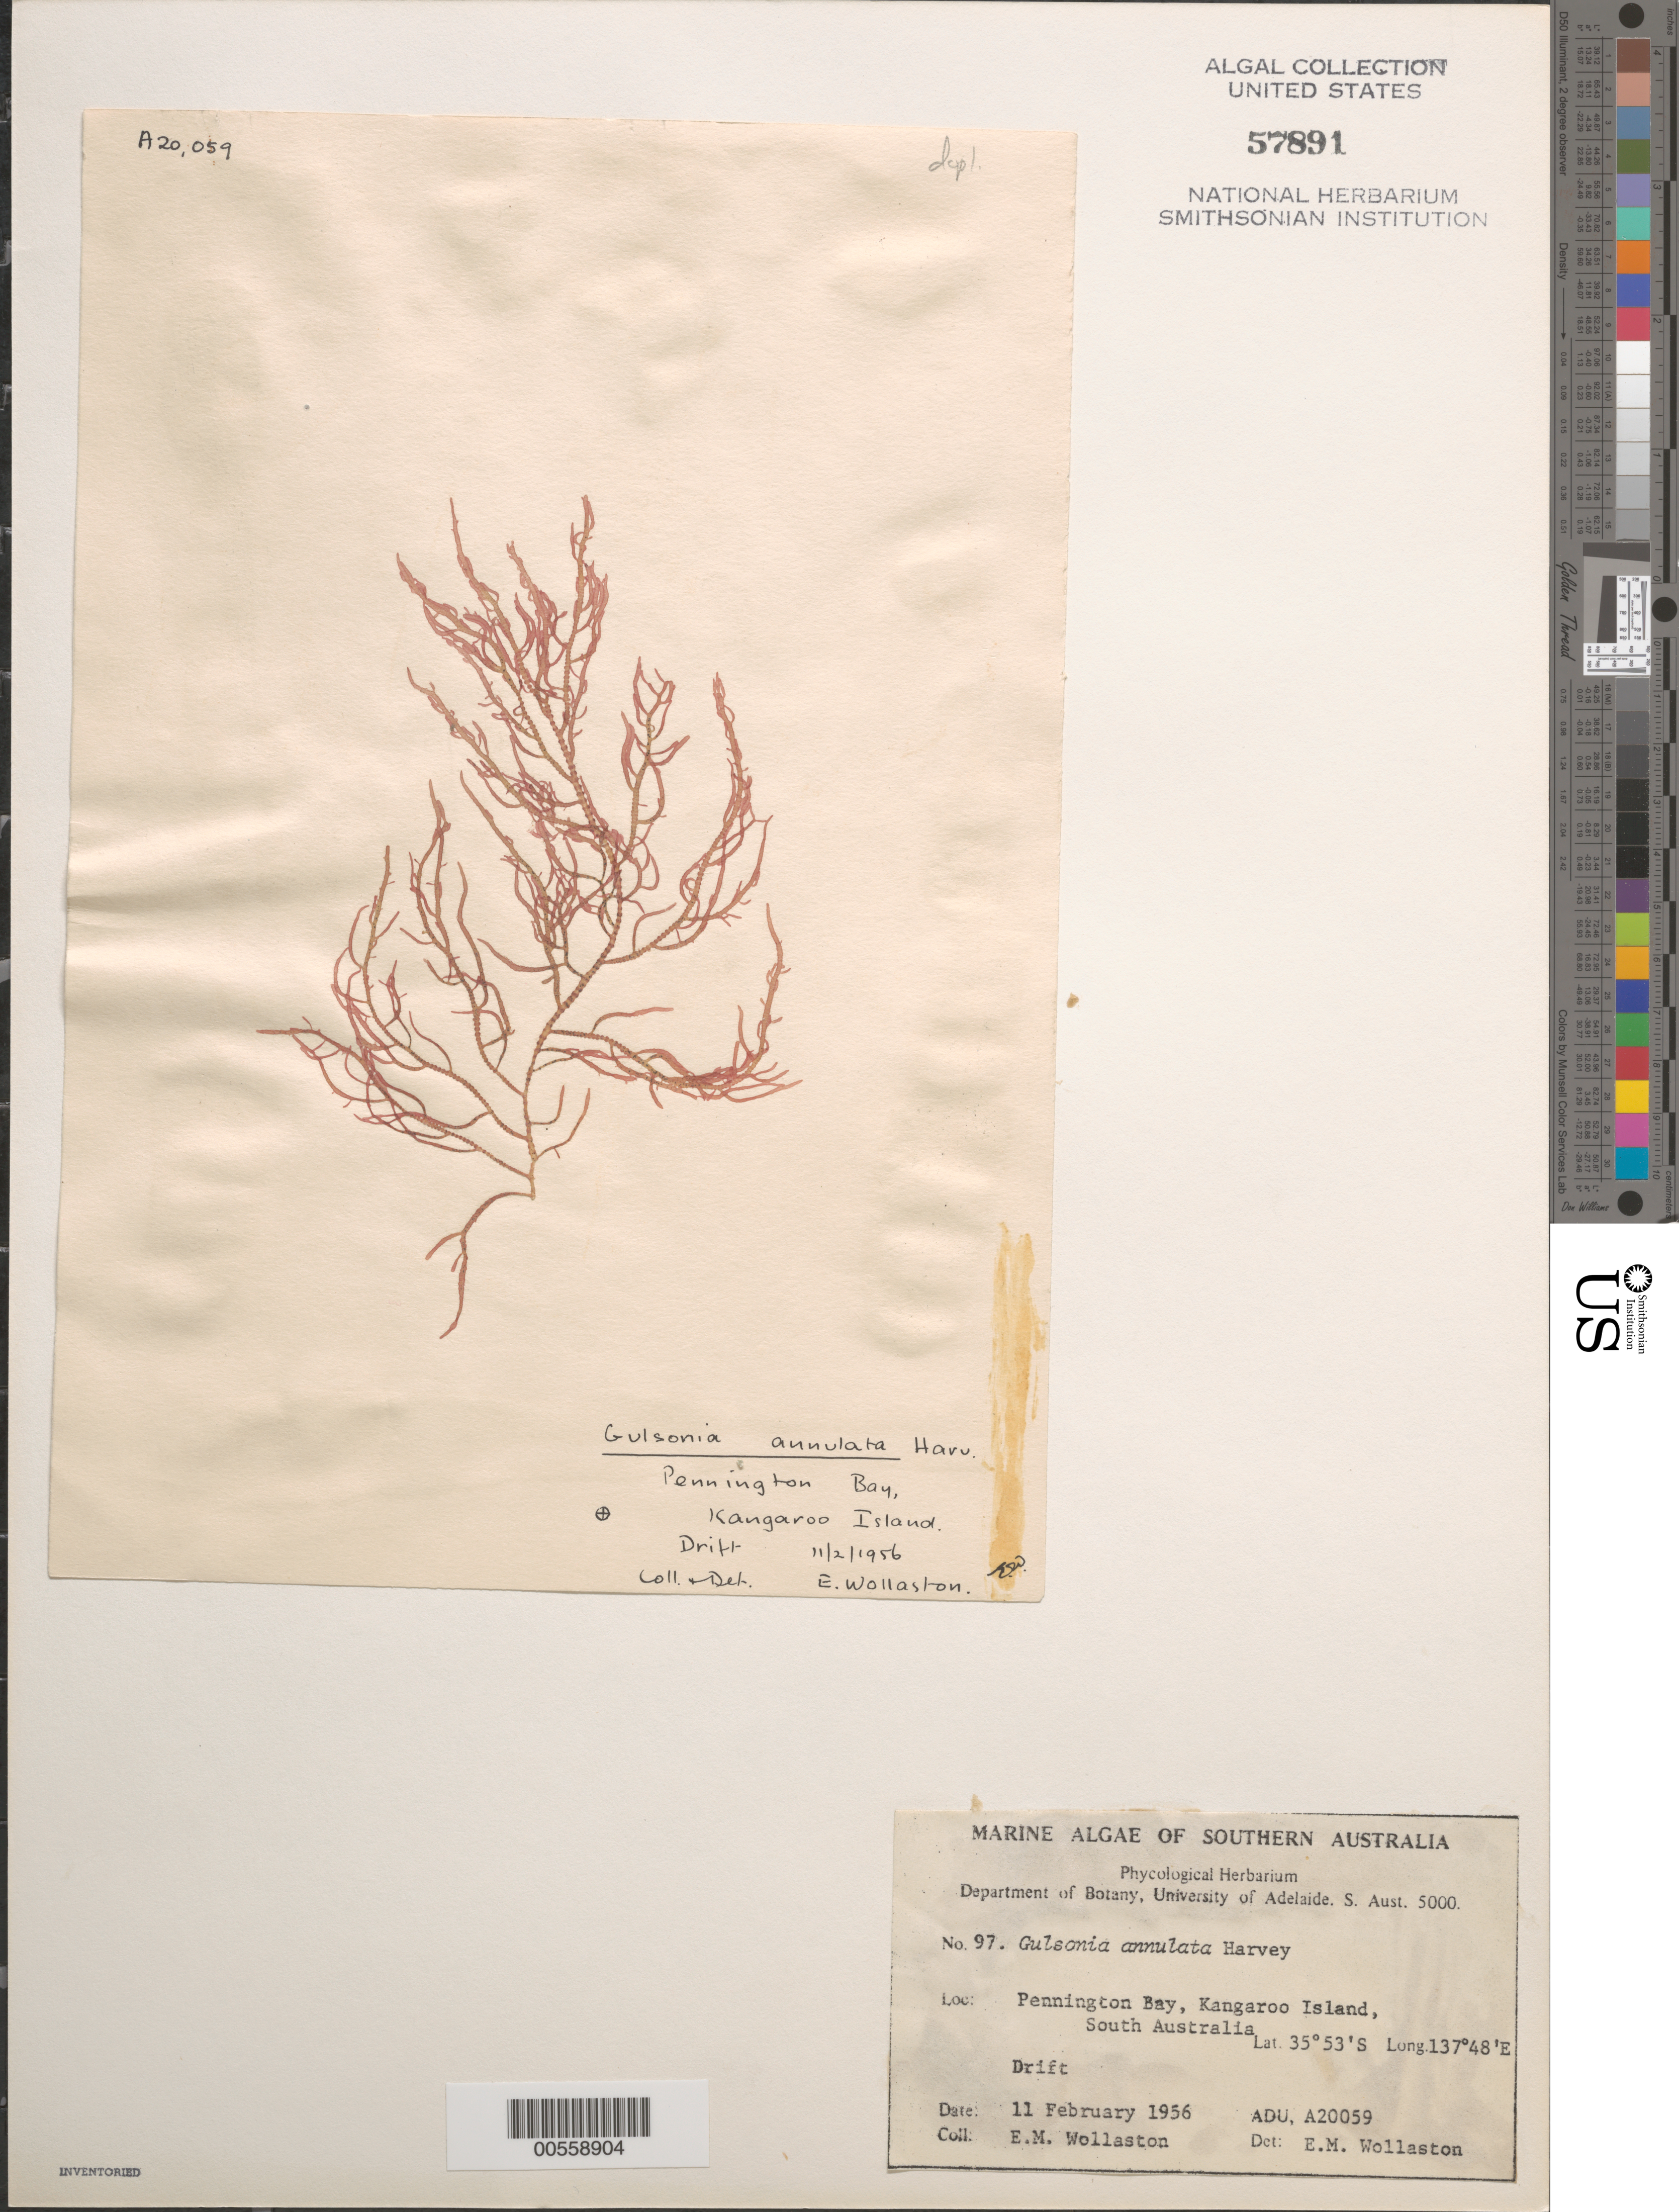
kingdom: Plantae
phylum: Rhodophyta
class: Florideophyceae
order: Ceramiales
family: Callithamniaceae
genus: Gulsonia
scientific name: Gulsonia annulata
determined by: Wollaston, E. M.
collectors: E. Wollaston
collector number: ADU A20059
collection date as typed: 11 Feb 1956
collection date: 1956-02-11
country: Australia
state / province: South Australia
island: Kangaroo Island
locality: Pennington Bay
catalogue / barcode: US 57891